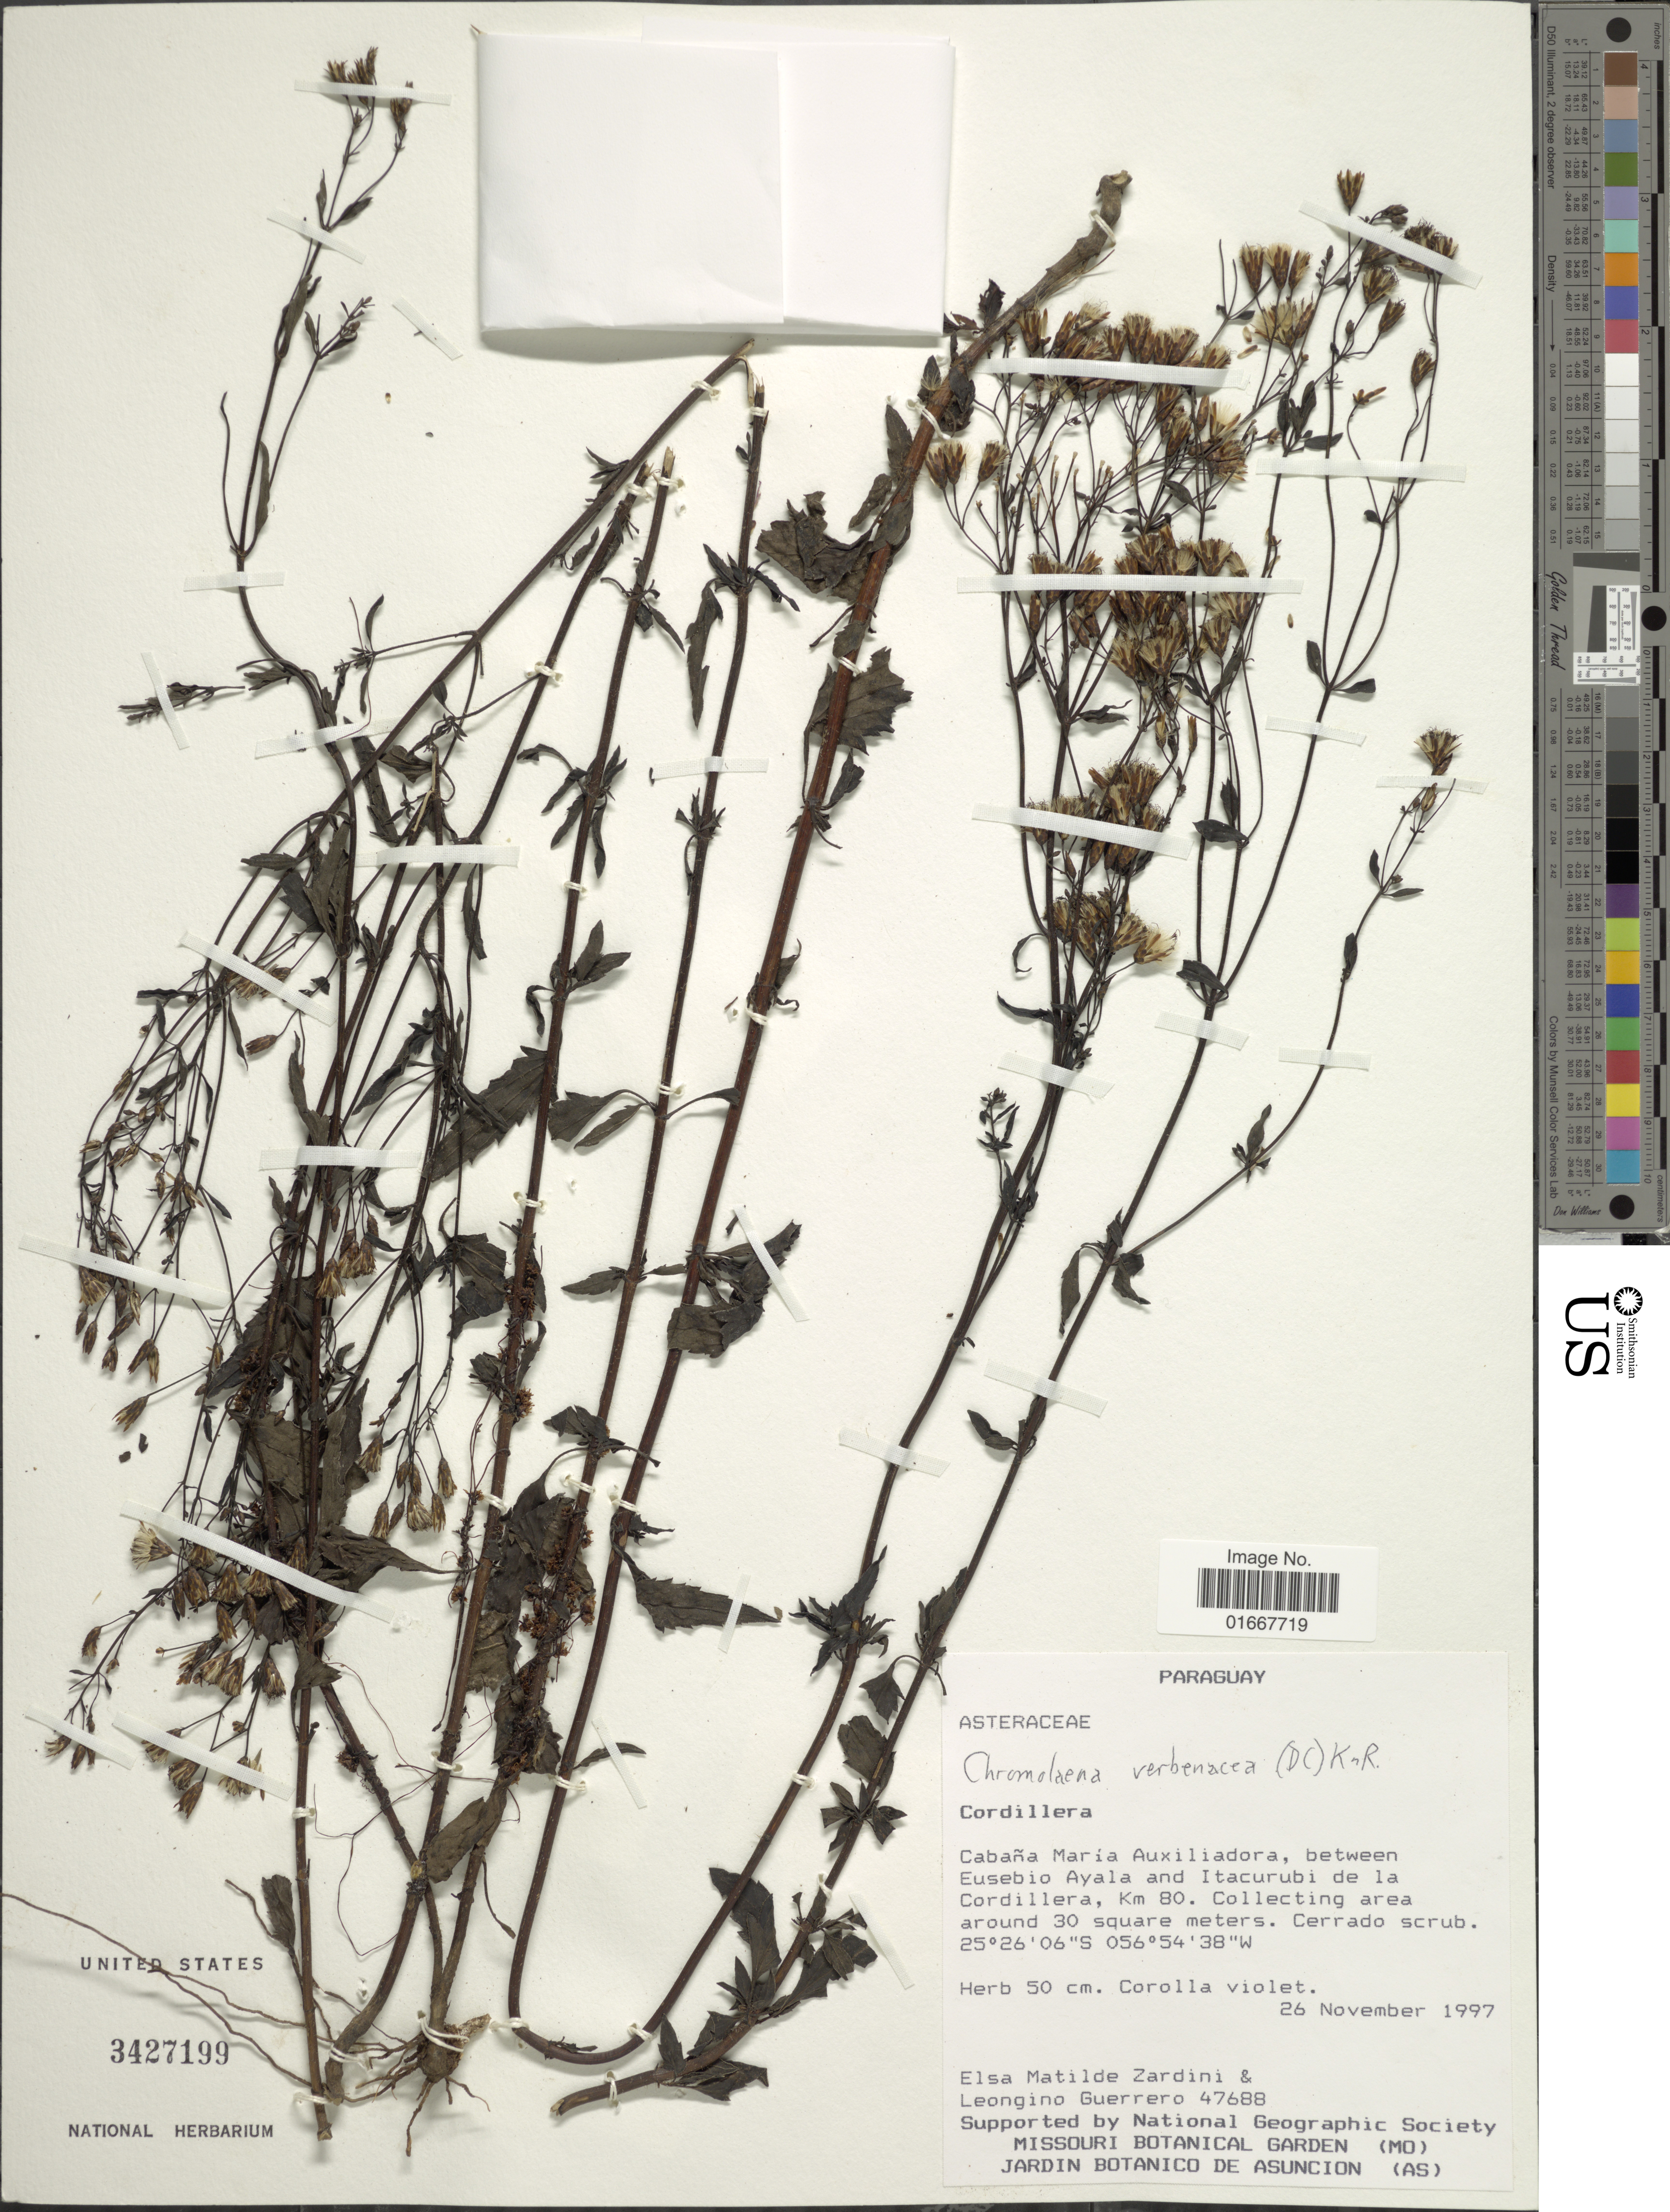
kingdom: Plantae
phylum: Tracheophyta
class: Magnoliopsida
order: Asterales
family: Asteraceae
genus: Chromolaena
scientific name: Chromolaena verbenacea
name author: (DC.) R.M. King & H. Rob.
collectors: E. M. Zardini & L. Guerrero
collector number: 47688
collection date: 1997-11-26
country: Paraguay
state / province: Cordillera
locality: Cabaña María Auxiliadora, between Eusebio Ayala and Itacurubi de la Cordillera, Km 80. Collecting area around 30 square meters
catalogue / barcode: US 3427199